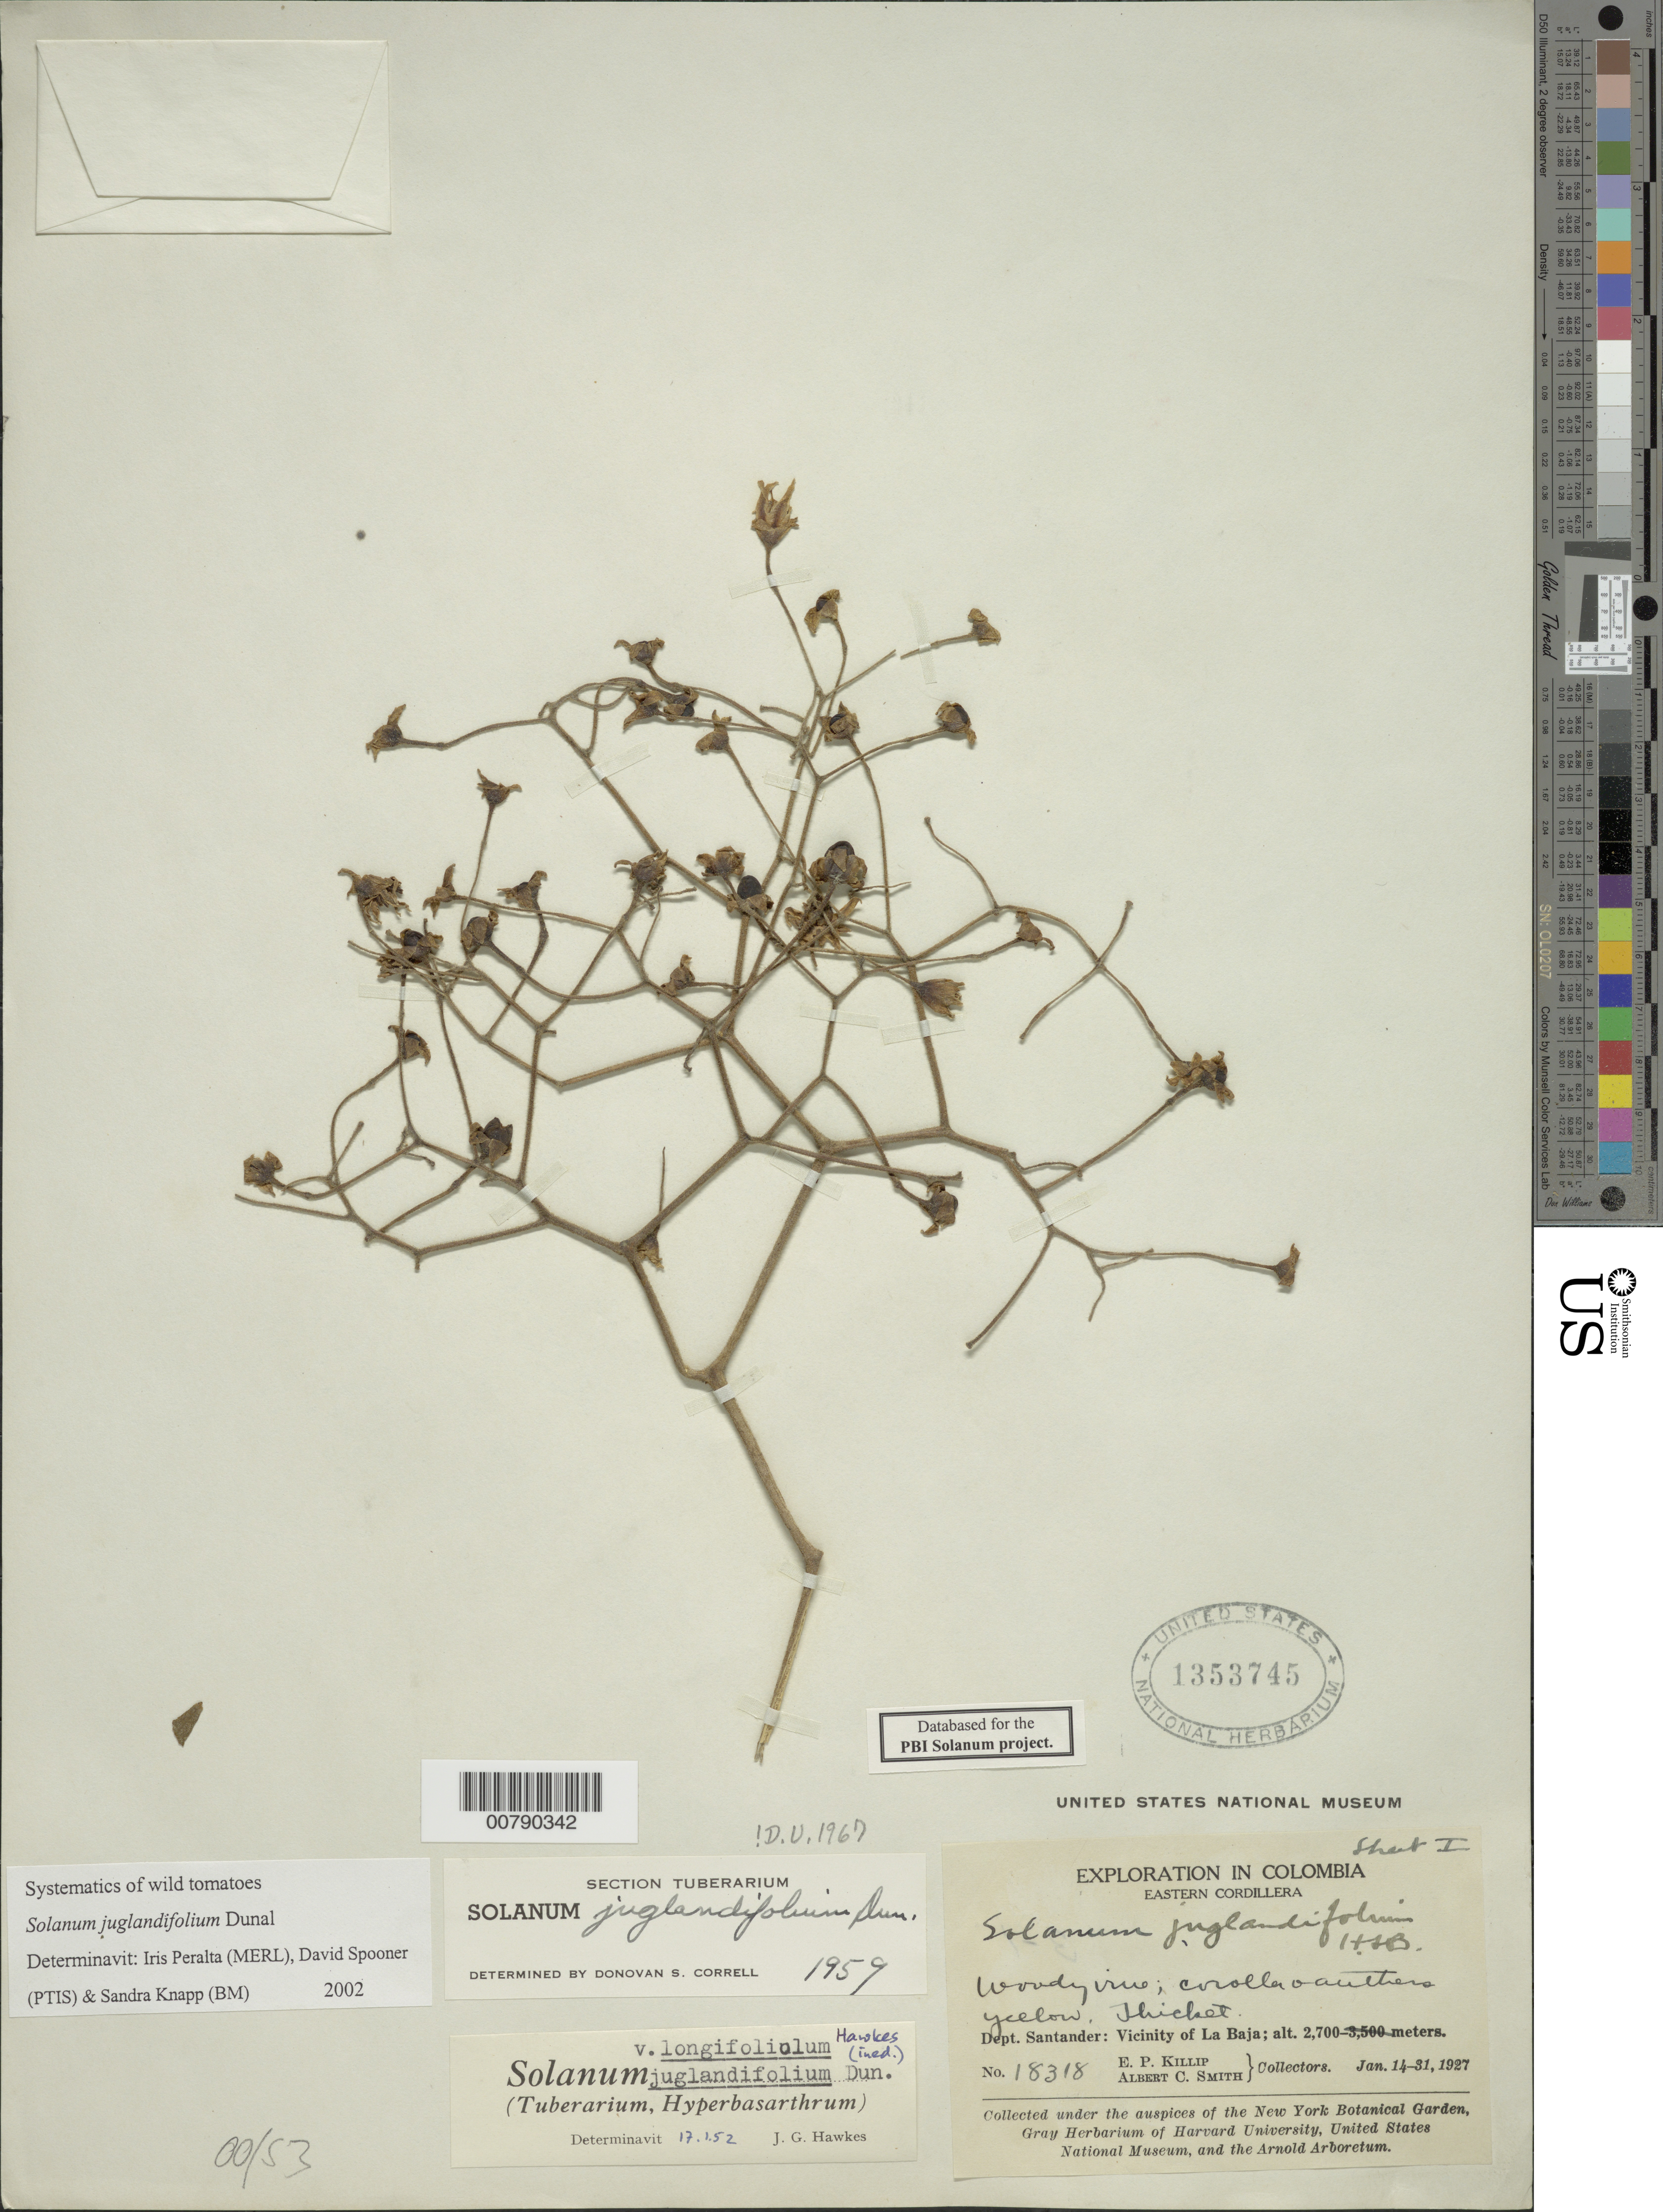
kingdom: Plantae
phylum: Tracheophyta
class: Magnoliopsida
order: Solanales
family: Solanaceae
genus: Solanum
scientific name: Solanum juglandifolium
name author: Dunal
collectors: E. P. Killip & A. C. Smith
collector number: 18318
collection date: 1927-06-14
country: Colombia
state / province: Santander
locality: vicinity of La Baja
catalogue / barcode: US 1353745